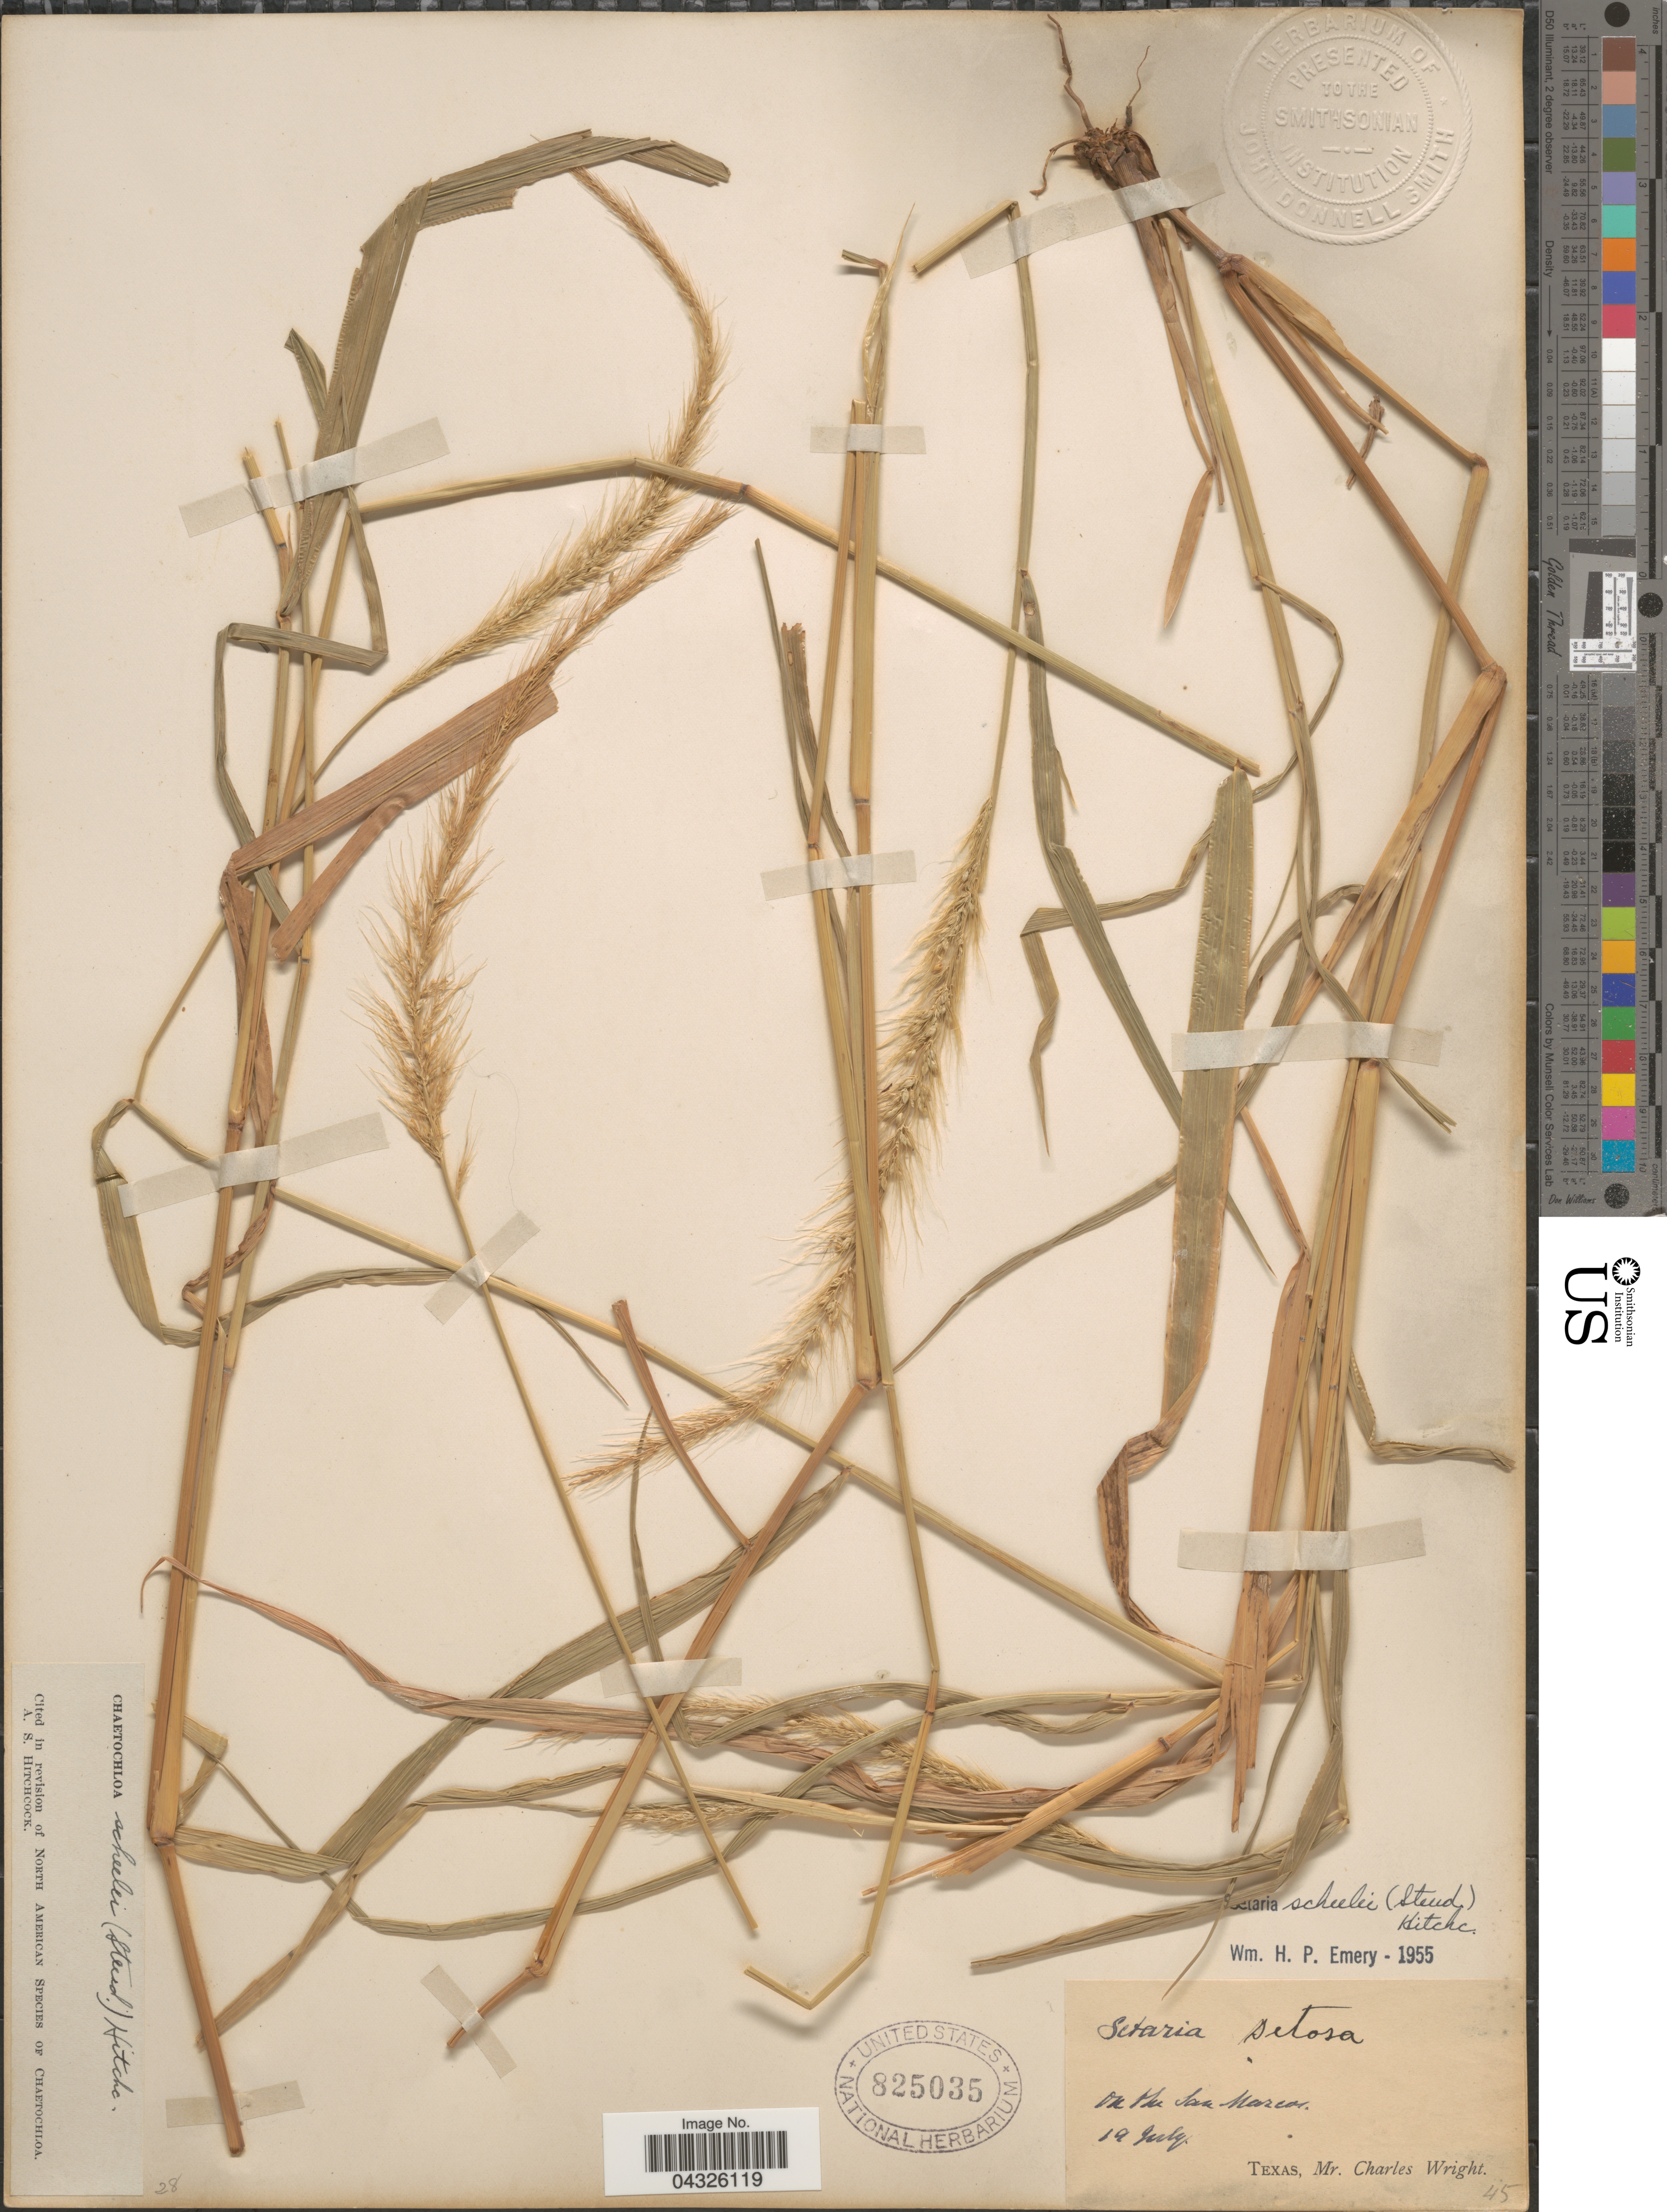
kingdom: Plantae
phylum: Tracheophyta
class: Liliopsida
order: Poales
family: Poaceae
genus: Setaria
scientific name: Setaria scheelei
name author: (Steud.) Hitchc.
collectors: C. Wright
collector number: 45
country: United States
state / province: Texas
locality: On the San Marcos.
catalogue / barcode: US 825035